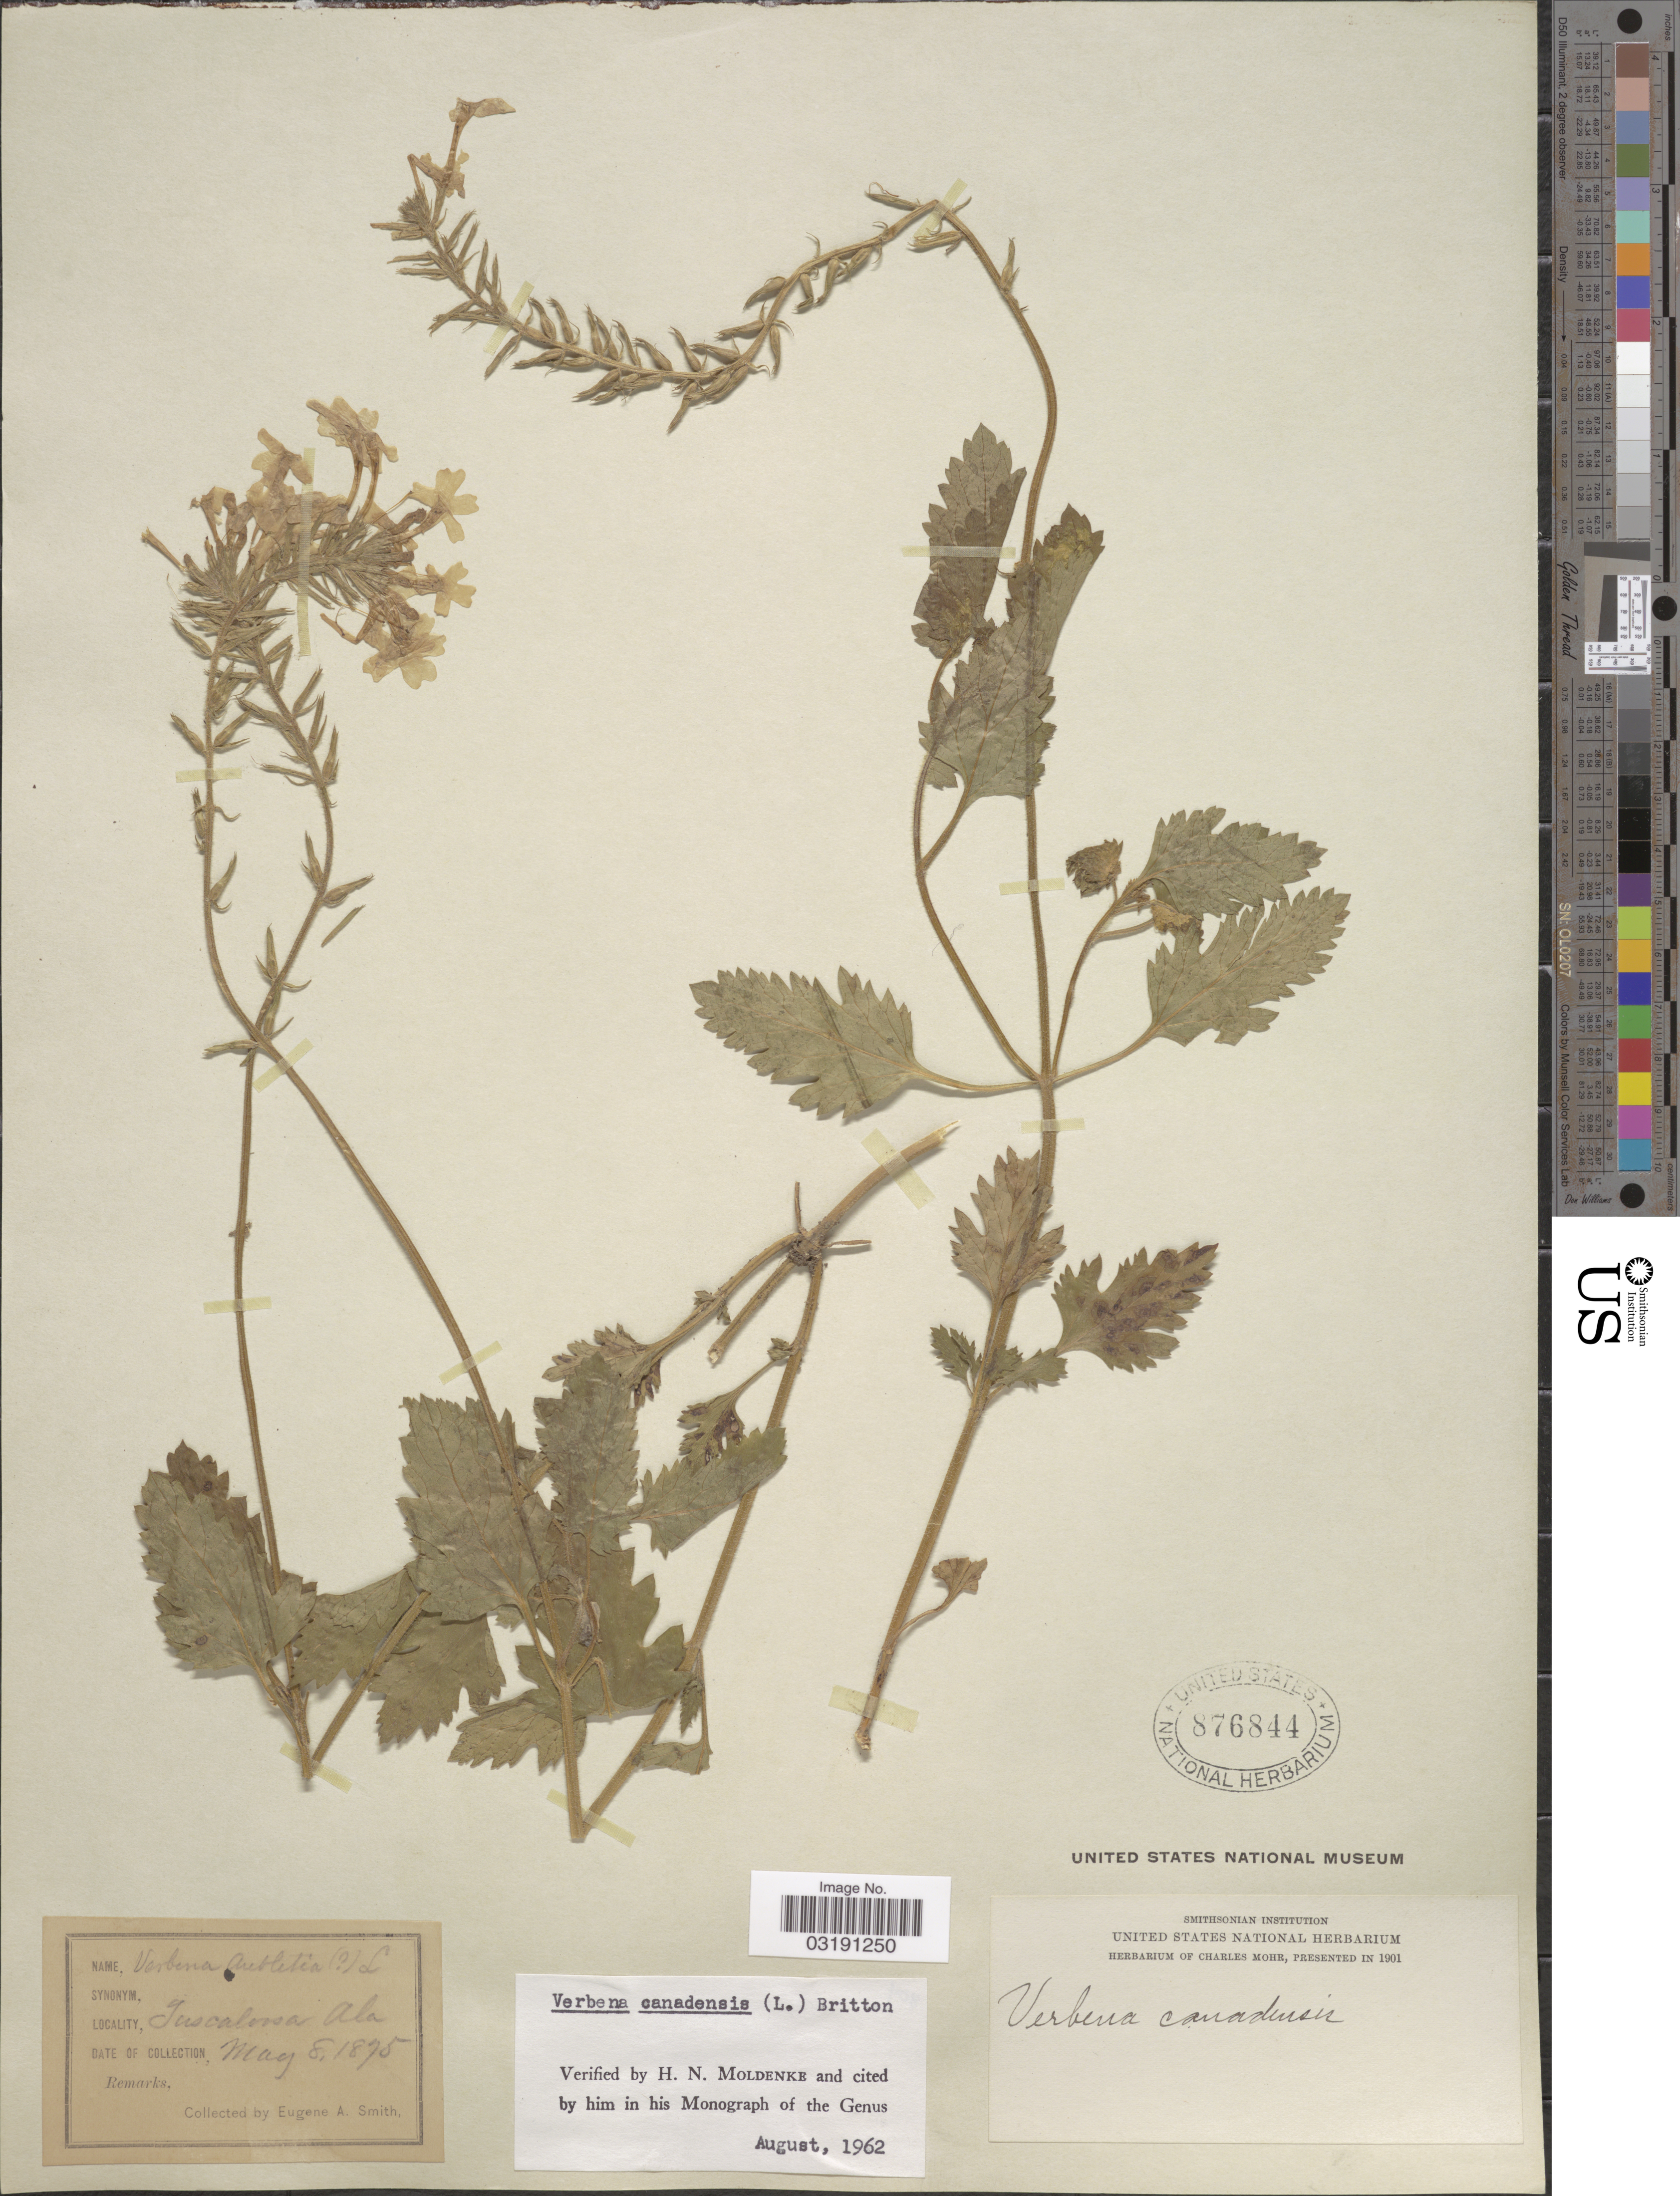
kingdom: Plantae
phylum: Tracheophyta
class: Magnoliopsida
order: Lamiales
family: Verbenaceae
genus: Verbena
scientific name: Verbena canadensis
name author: (L.) Britton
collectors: E. A. Smith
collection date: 1875-05-08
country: United States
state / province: Alabama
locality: Tuscaloosa.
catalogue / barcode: US 876844